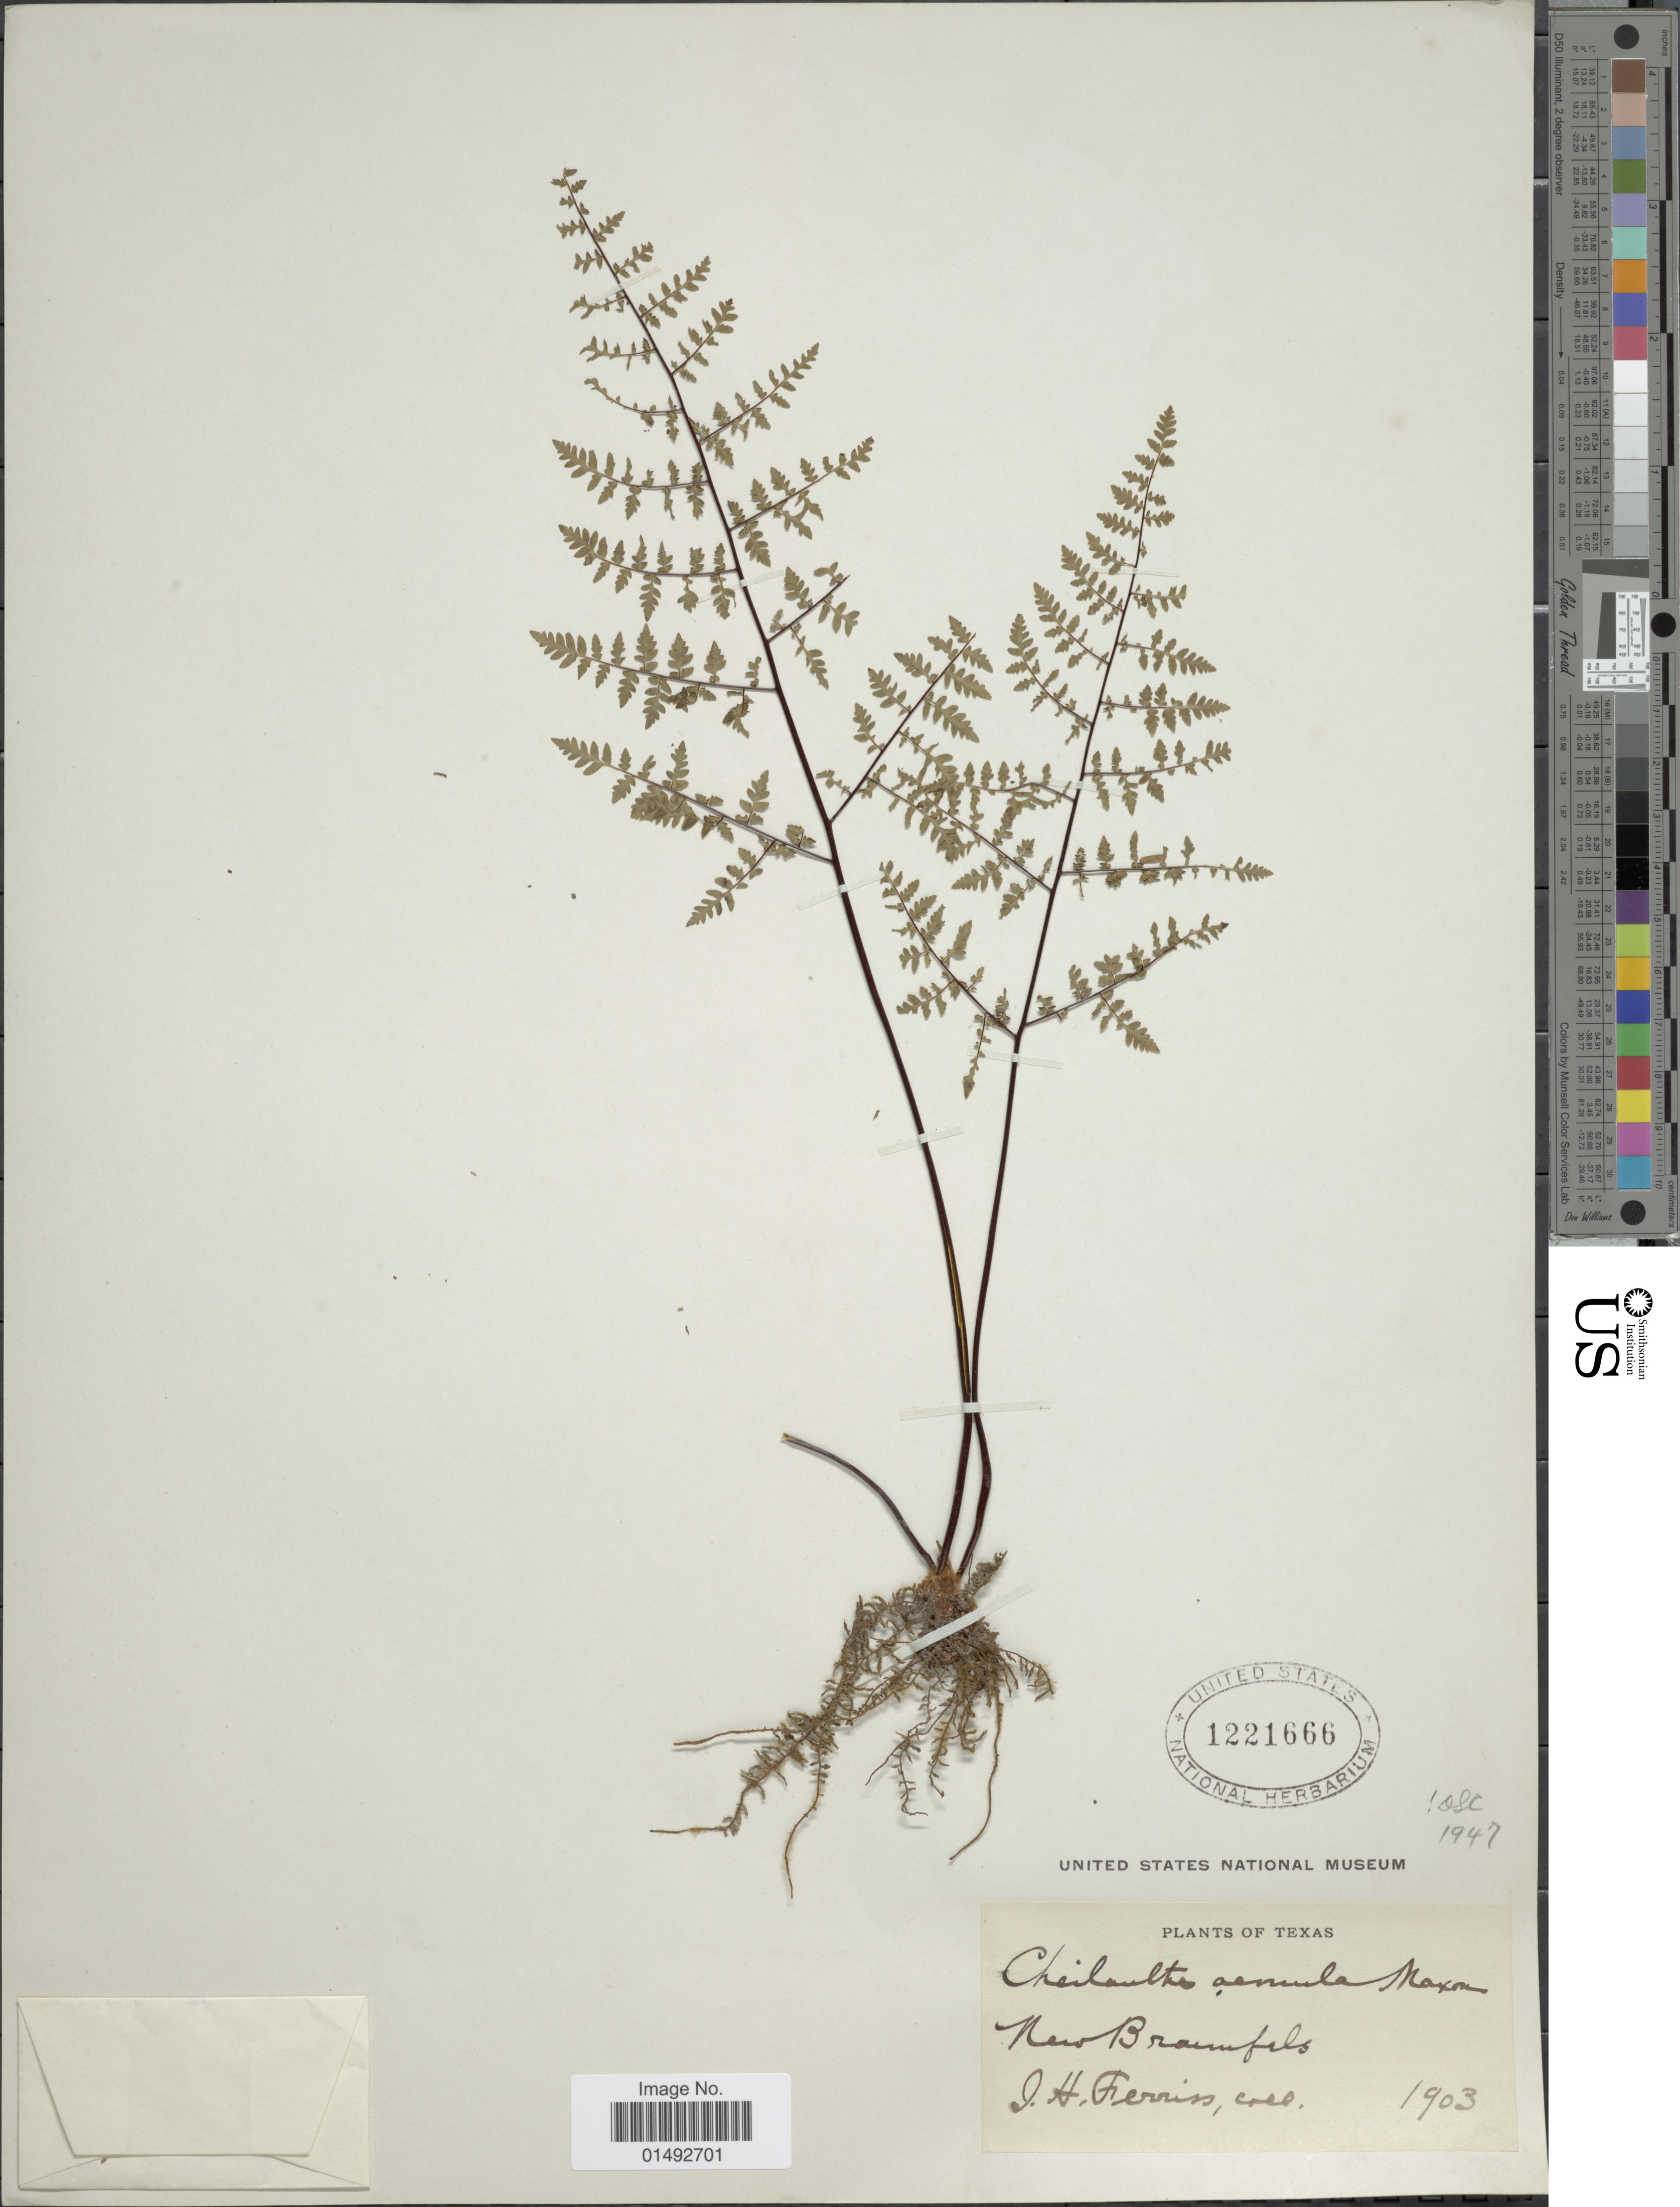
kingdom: Plantae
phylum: Tracheophyta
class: Polypodiopsida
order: Polypodiales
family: Pteridaceae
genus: Myriopteris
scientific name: Myriopteris aemula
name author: (Maxon) Grusz & Windham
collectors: J. Ferris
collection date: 1903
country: United States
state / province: Texas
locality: New Braunfels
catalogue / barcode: US 1221666